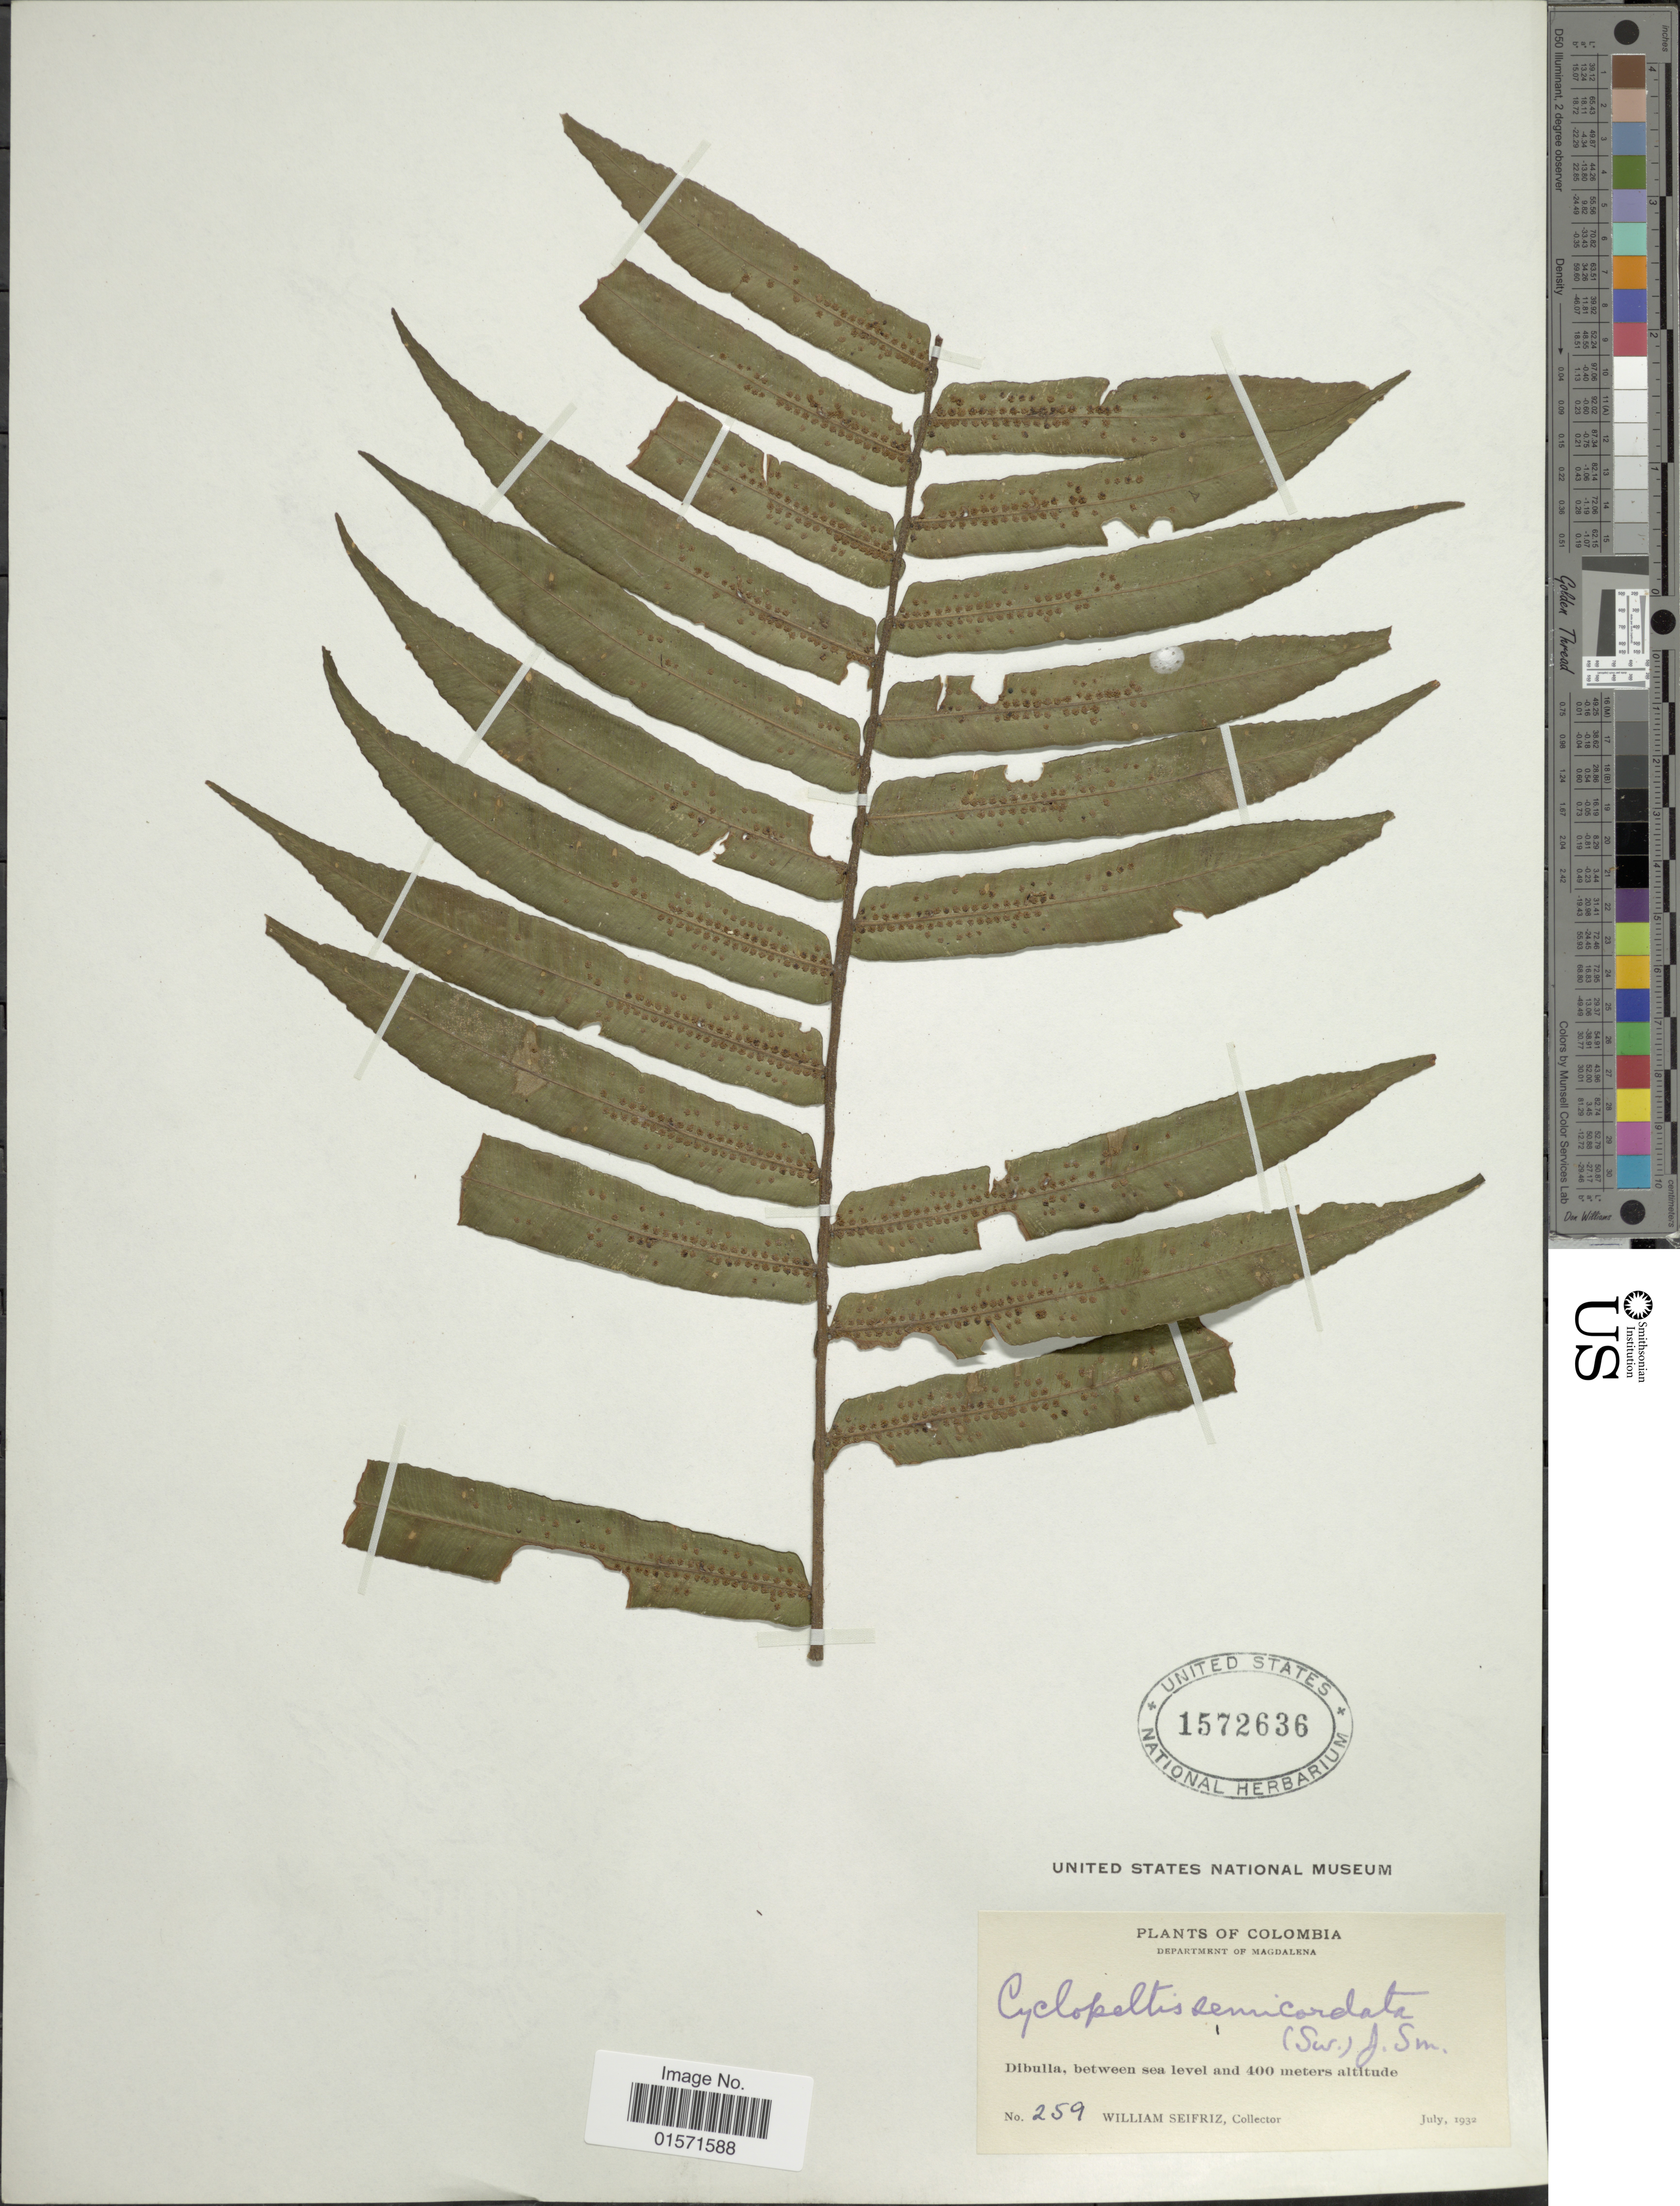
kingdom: Plantae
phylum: Tracheophyta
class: Polypodiopsida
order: Polypodiales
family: Lomariopsidaceae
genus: Cyclopeltis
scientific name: Cyclopeltis semicordata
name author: (Sw.) J. Sm.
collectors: W. Seifriz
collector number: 259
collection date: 1932-07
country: Colombia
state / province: Magdalena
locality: Department of Magdalena. Dibulla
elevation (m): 400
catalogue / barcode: US 1572636